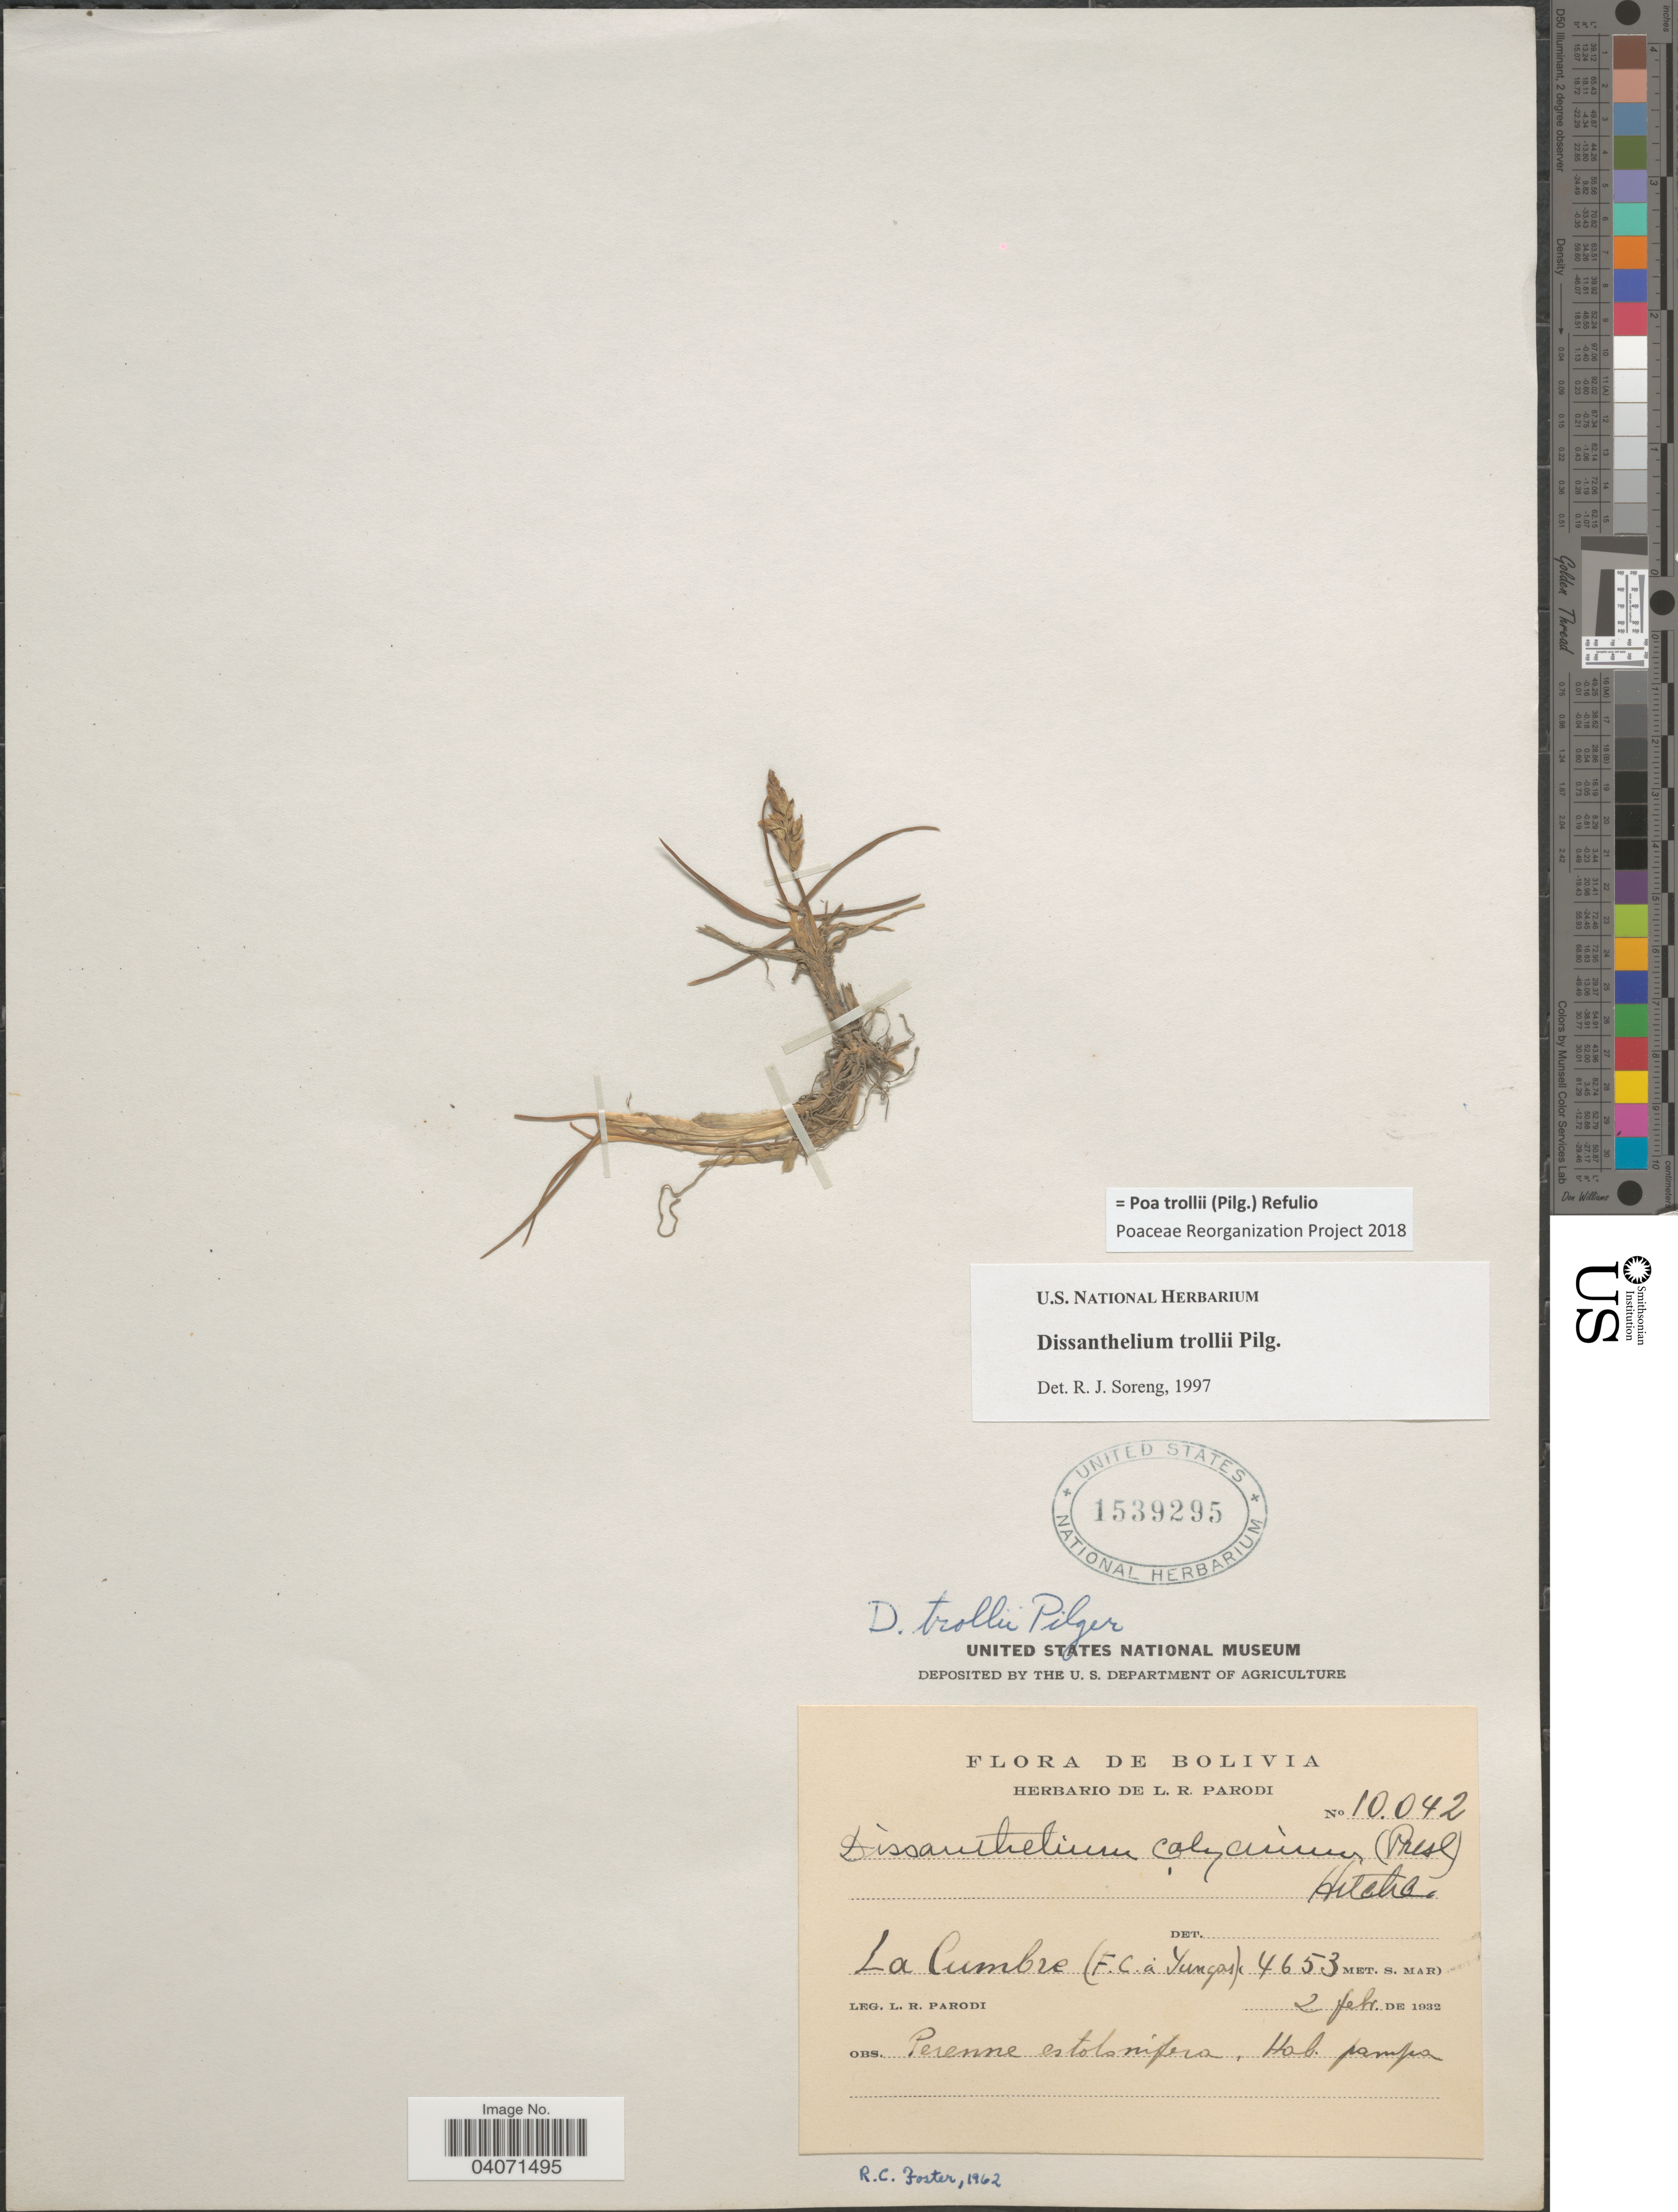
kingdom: Plantae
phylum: Tracheophyta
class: Liliopsida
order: Poales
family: Poaceae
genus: Poa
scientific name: Poa trollii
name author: (Pilg.) Refulio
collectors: L. R. Parodi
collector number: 10042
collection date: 1932-02-02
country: Bolivia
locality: La Cumbre (F.C. á Yungas)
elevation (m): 4653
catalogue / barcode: US 1539295